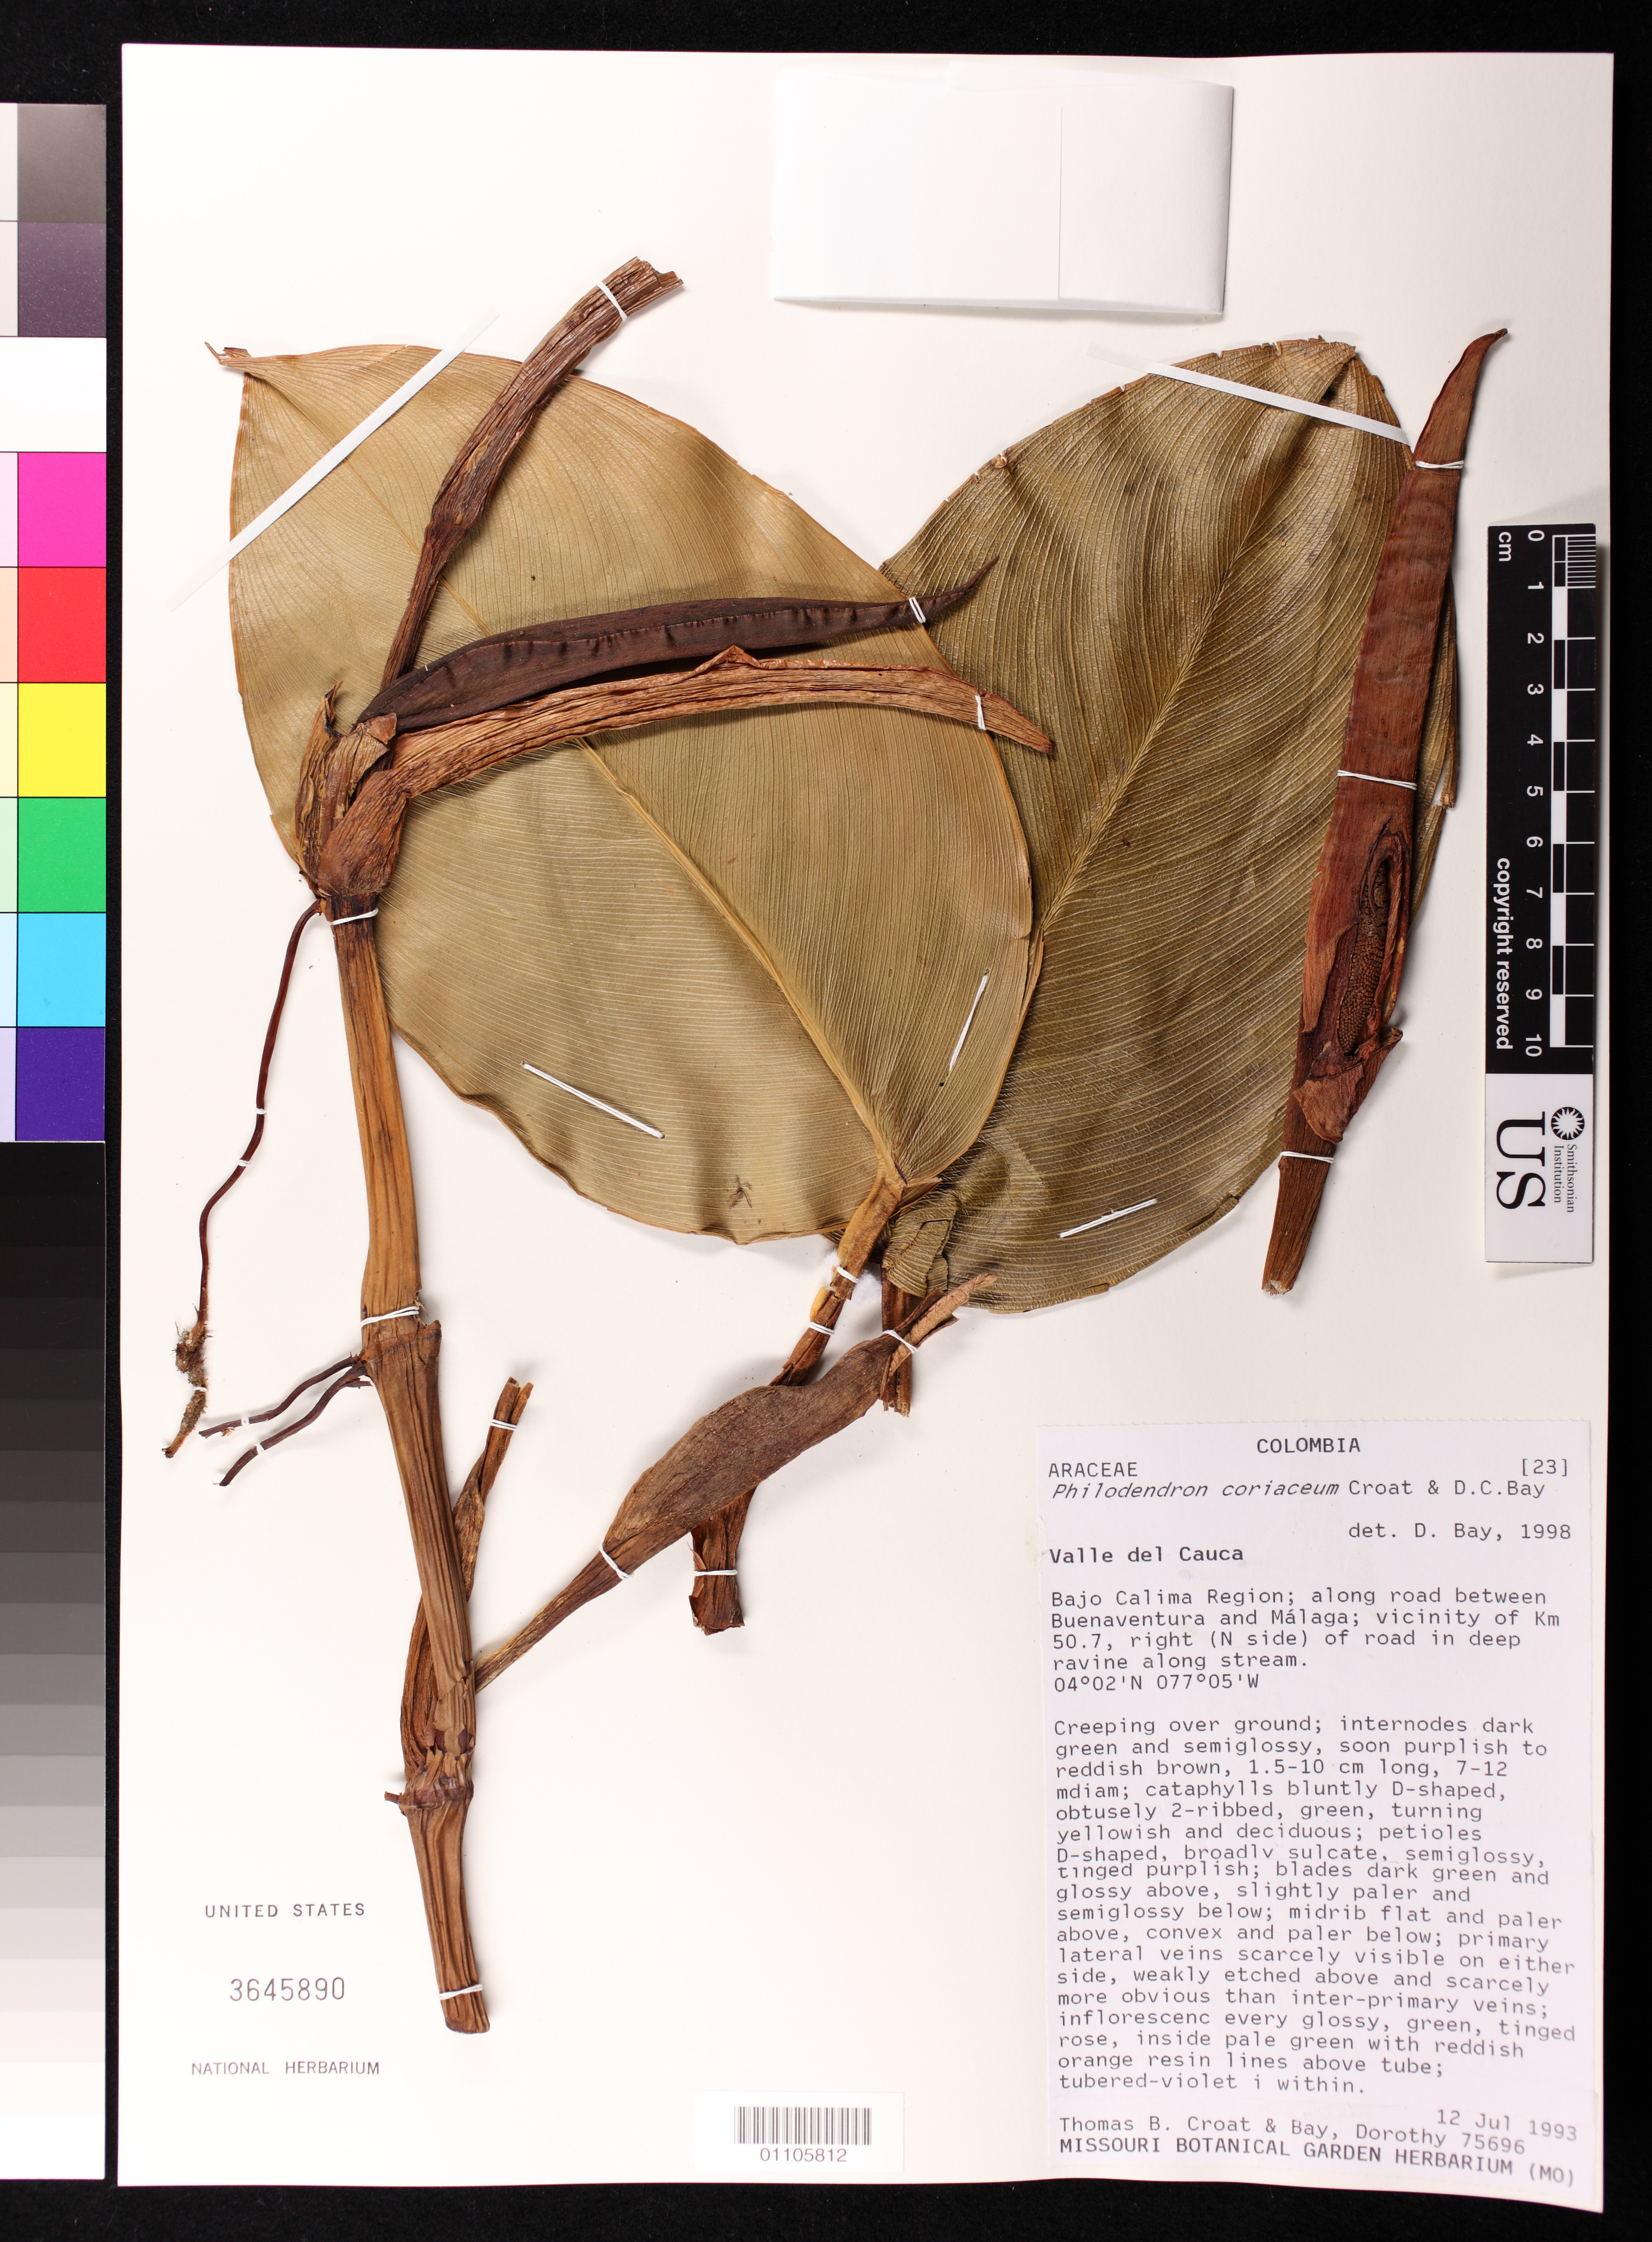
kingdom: Plantae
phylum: Tracheophyta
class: Liliopsida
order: Alismatales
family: Araceae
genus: Philodendron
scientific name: Philodendron coriaceum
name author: Croat & D.C. Bay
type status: Isotype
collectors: T. B. Croat & D. C. Bay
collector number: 75696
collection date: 1993-07-12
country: Colombia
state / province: Valle del Cauca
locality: Bajo Calima region; along road between Buenaventura and Málaga; vicinity of Km 50.7, right (N side) of road in deep ravine along stream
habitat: In deep ravine along stream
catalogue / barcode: US 3645890